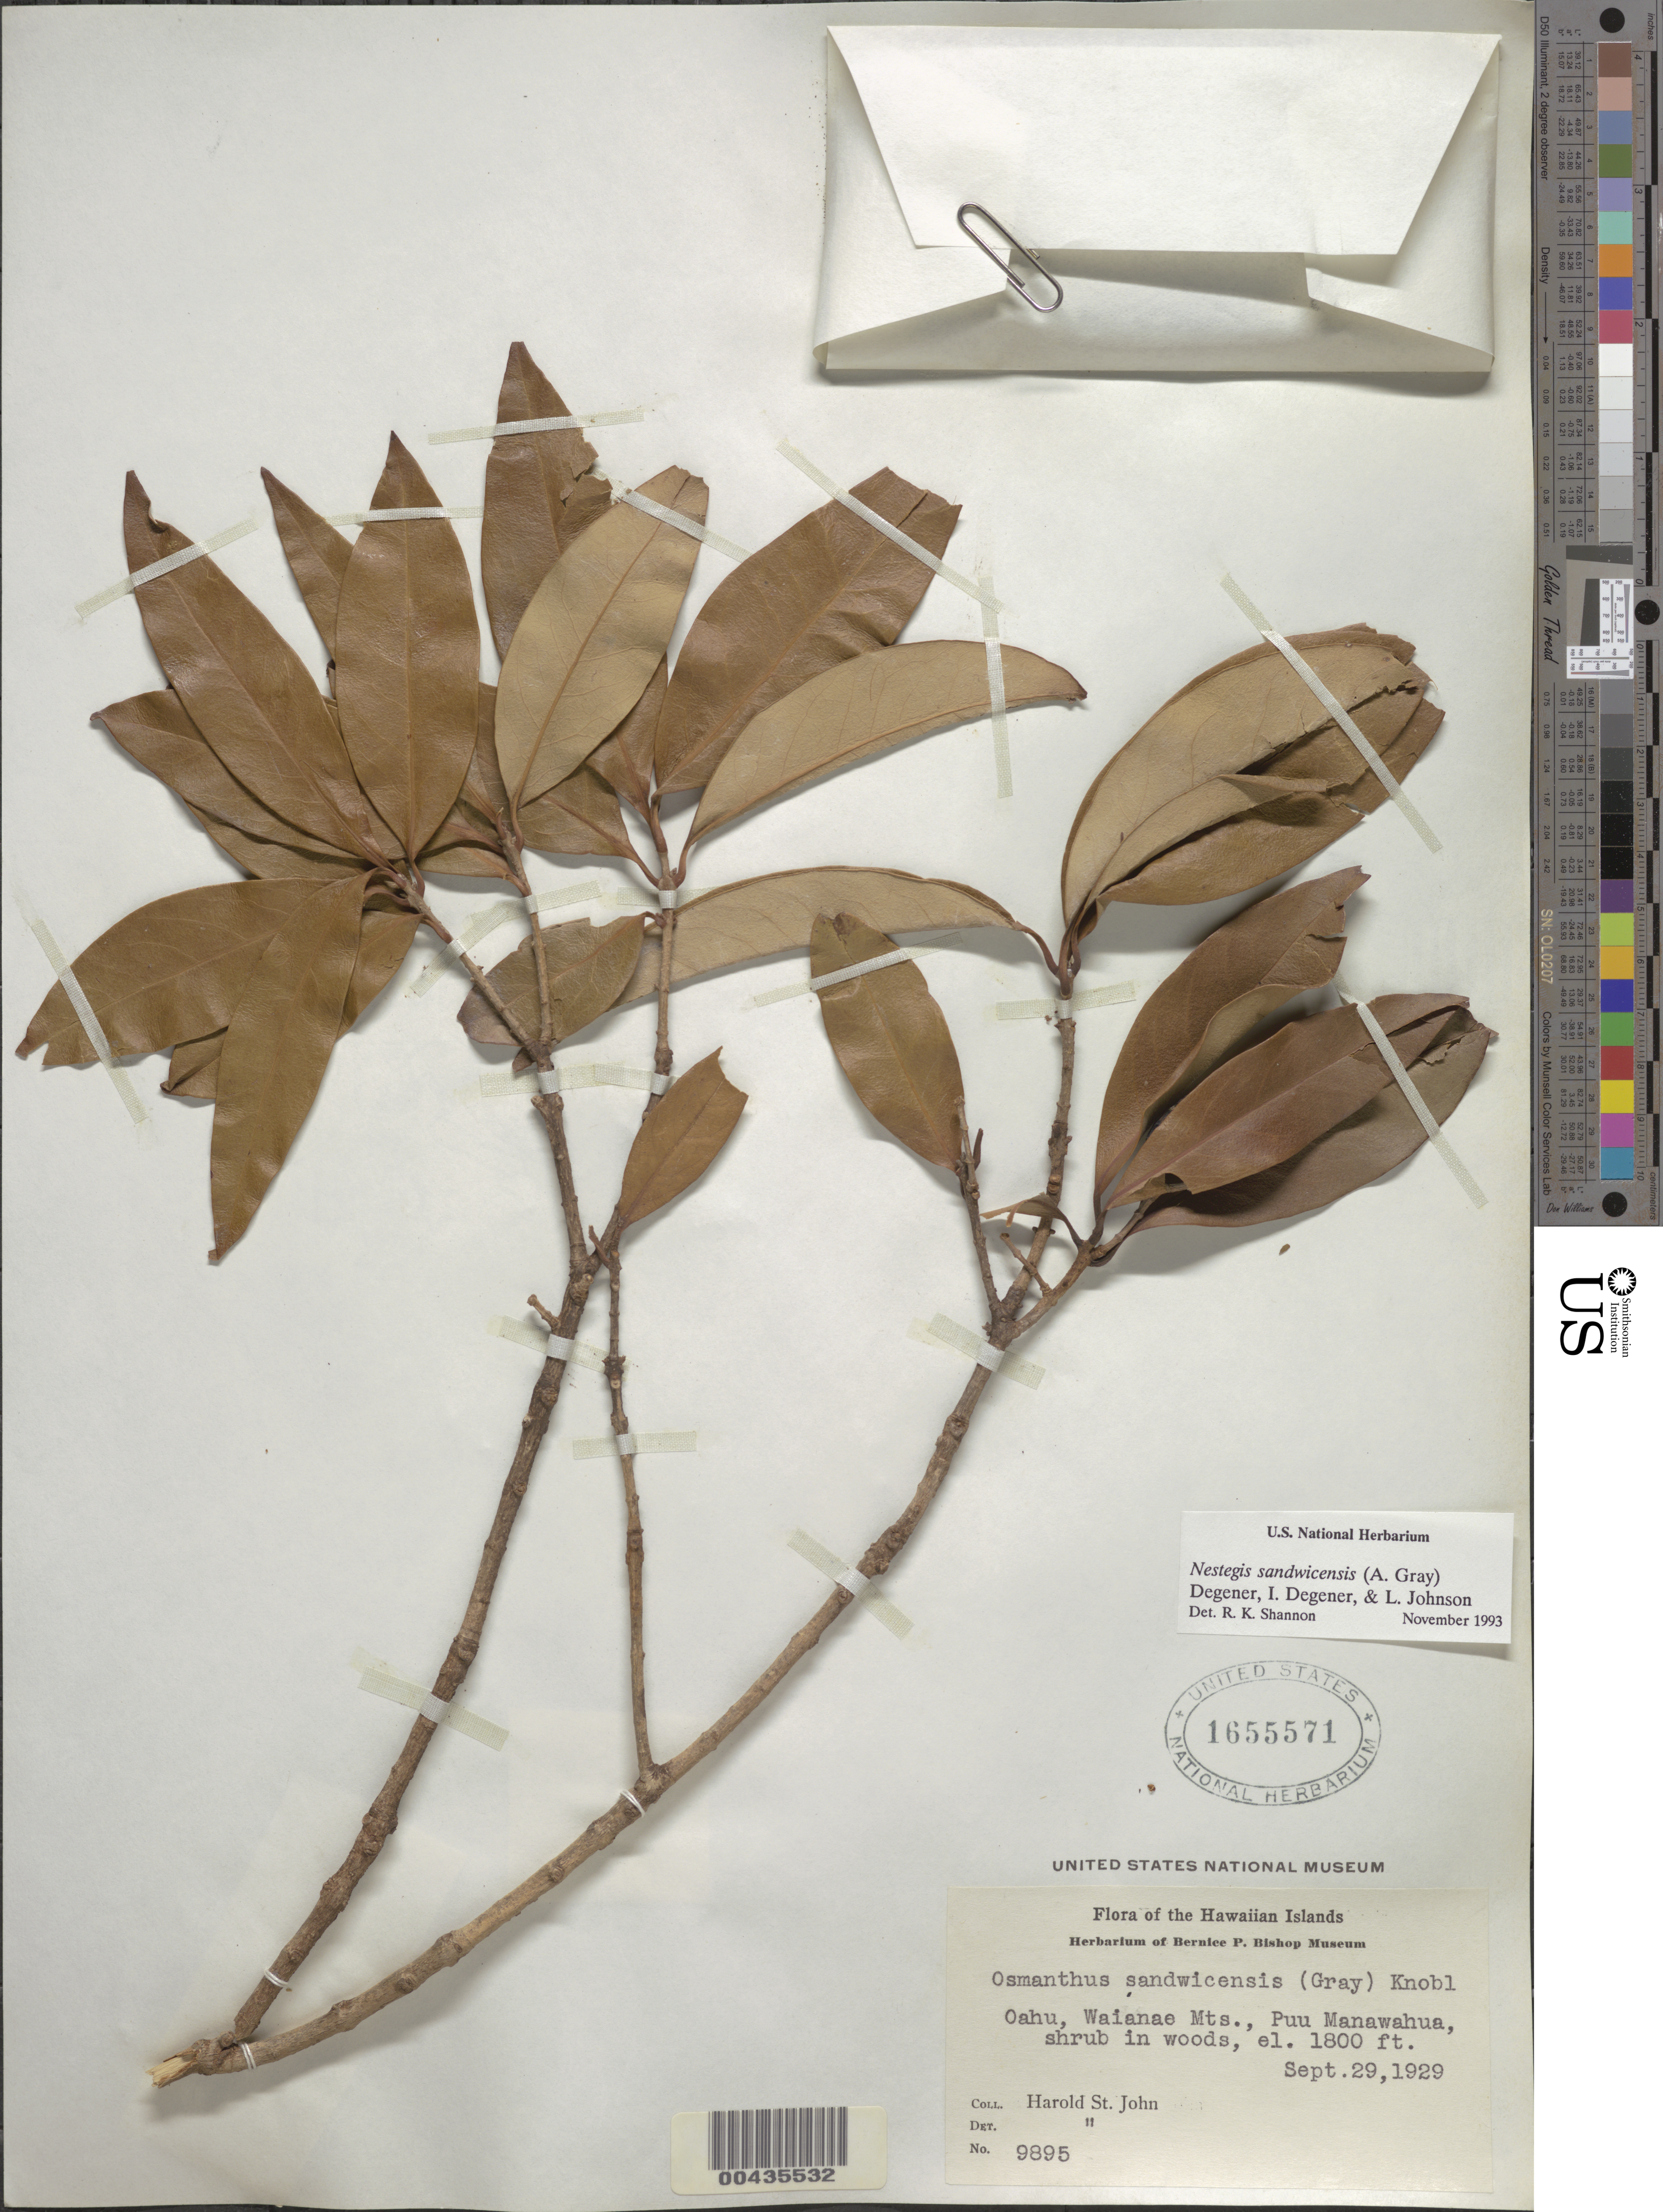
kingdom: Plantae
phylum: Tracheophyta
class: Magnoliopsida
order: Lamiales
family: Oleaceae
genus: Notelaea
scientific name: Notelaea sandwicensis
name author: (A. Gray) Hong-Wa & Besnard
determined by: Wagner, W. L., (BOT), Smithsonian Institution - National Museum of Natural History (UNITED STATES)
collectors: H. St. John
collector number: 9895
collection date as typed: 29 Sep 1929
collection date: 1929-09-29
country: United States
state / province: Hawaii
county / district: Honolulu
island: Oahu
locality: Waianae Mountains, Puu Manawahua, Oahu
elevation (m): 549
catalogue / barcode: US 1655571